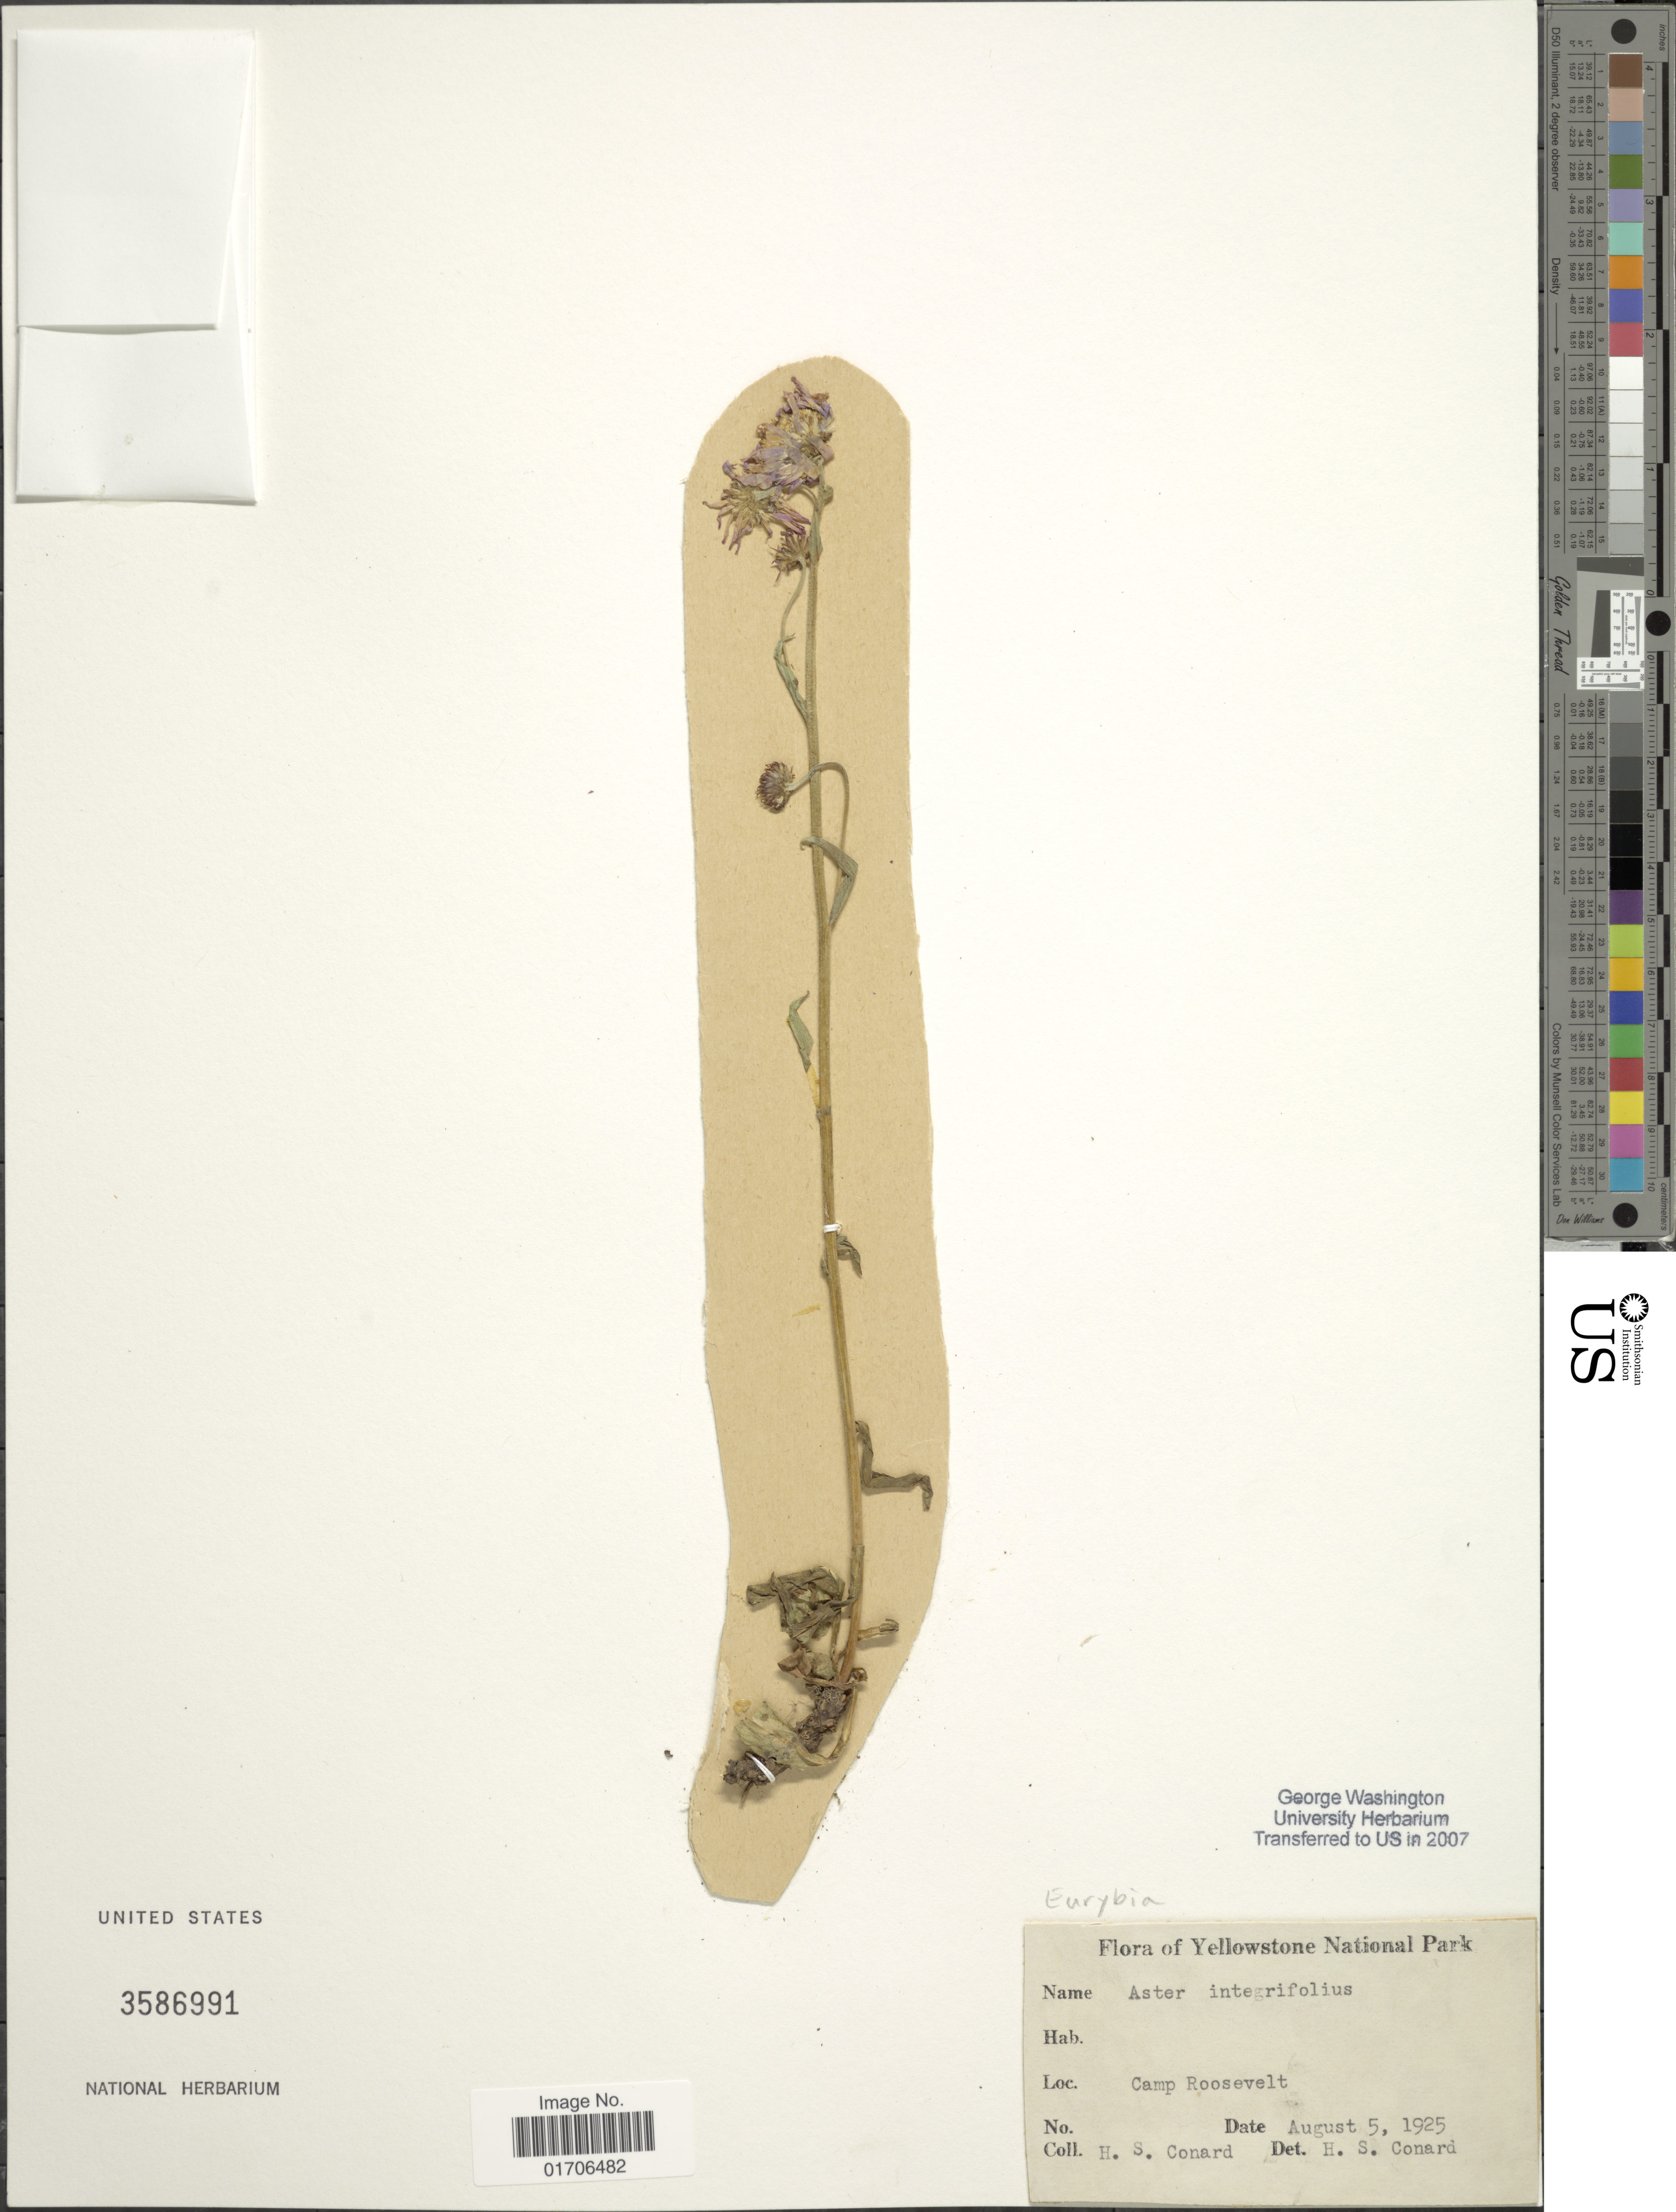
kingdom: Plantae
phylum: Tracheophyta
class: Magnoliopsida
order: Asterales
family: Asteraceae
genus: Eurybia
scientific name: Eurybia integrifolia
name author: (Nutt.) G.L. Nesom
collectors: H. S. Conard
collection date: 1925-08-05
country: United States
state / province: Wyoming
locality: Yellowstone National Park. Camp Roosevelt.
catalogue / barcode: US 3586991